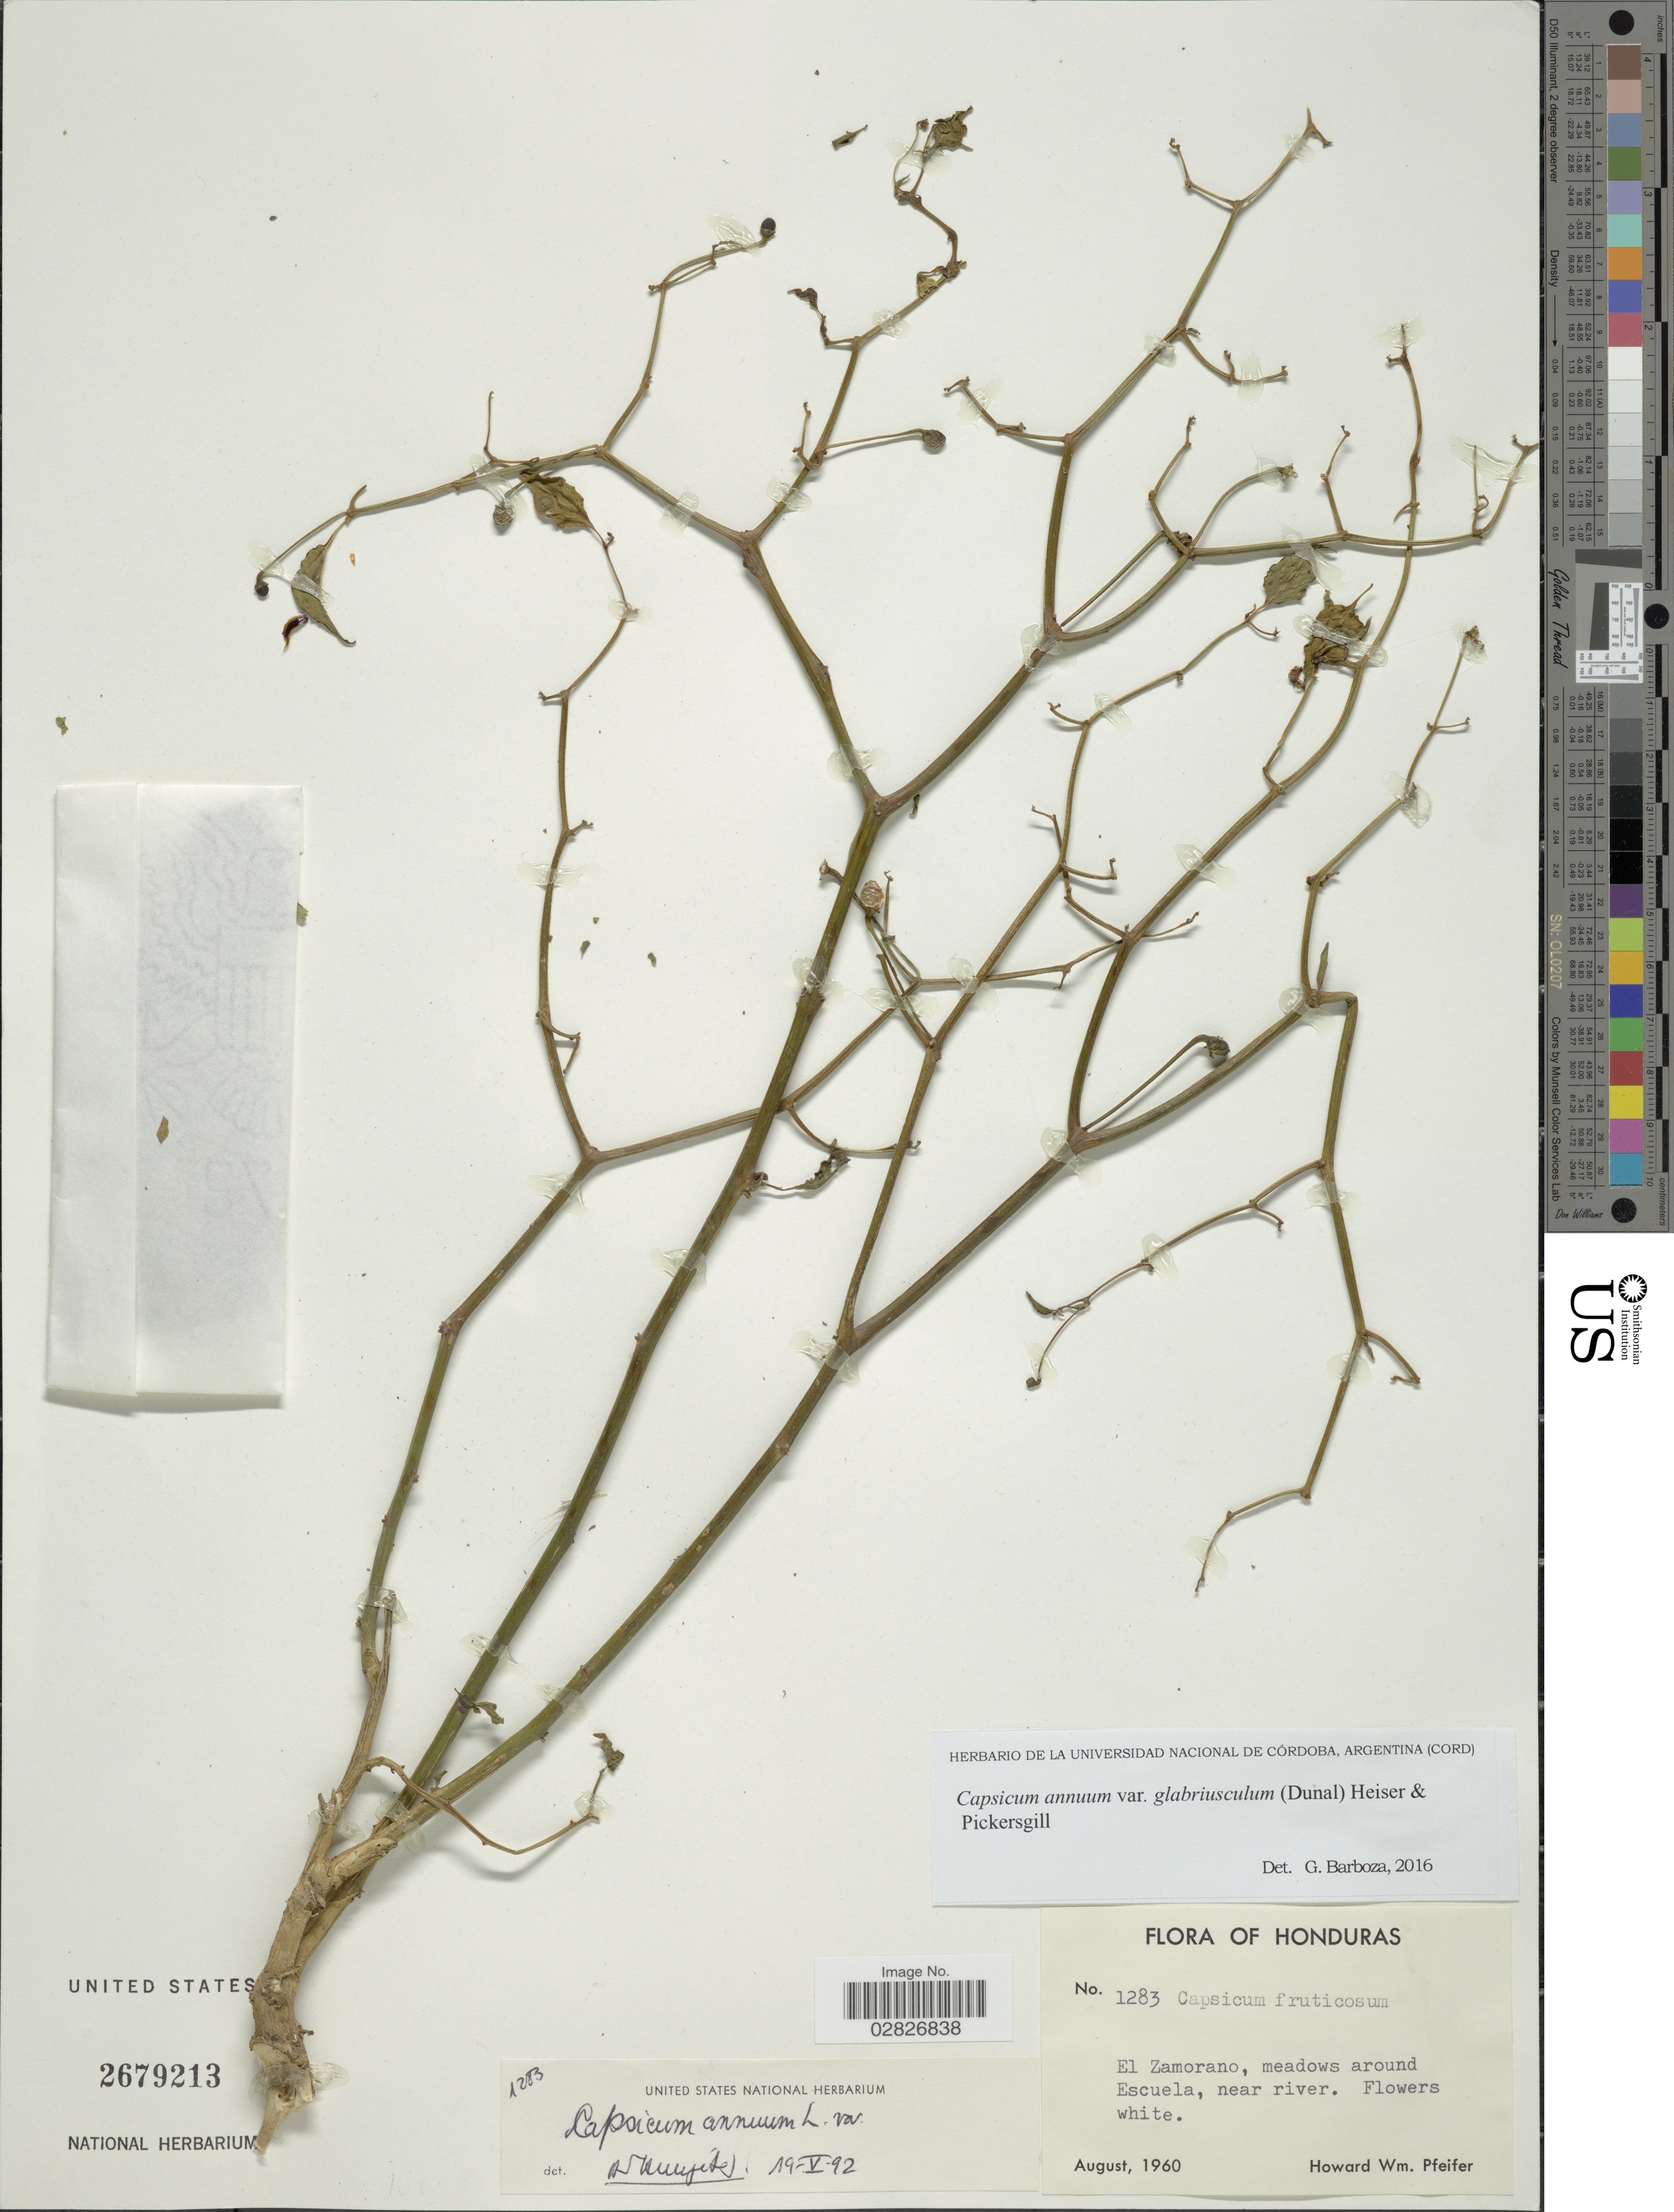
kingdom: Plantae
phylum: Tracheophyta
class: Magnoliopsida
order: Solanales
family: Solanaceae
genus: Capsicum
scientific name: Capsicum annuum var. glabriusculum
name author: (Dunal) Heiser & Pickersgill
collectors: H. W. Pfeifer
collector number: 1283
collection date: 1960-08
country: Honduras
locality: El Zamorano, meadows around Escuela, near river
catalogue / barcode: US 2679213